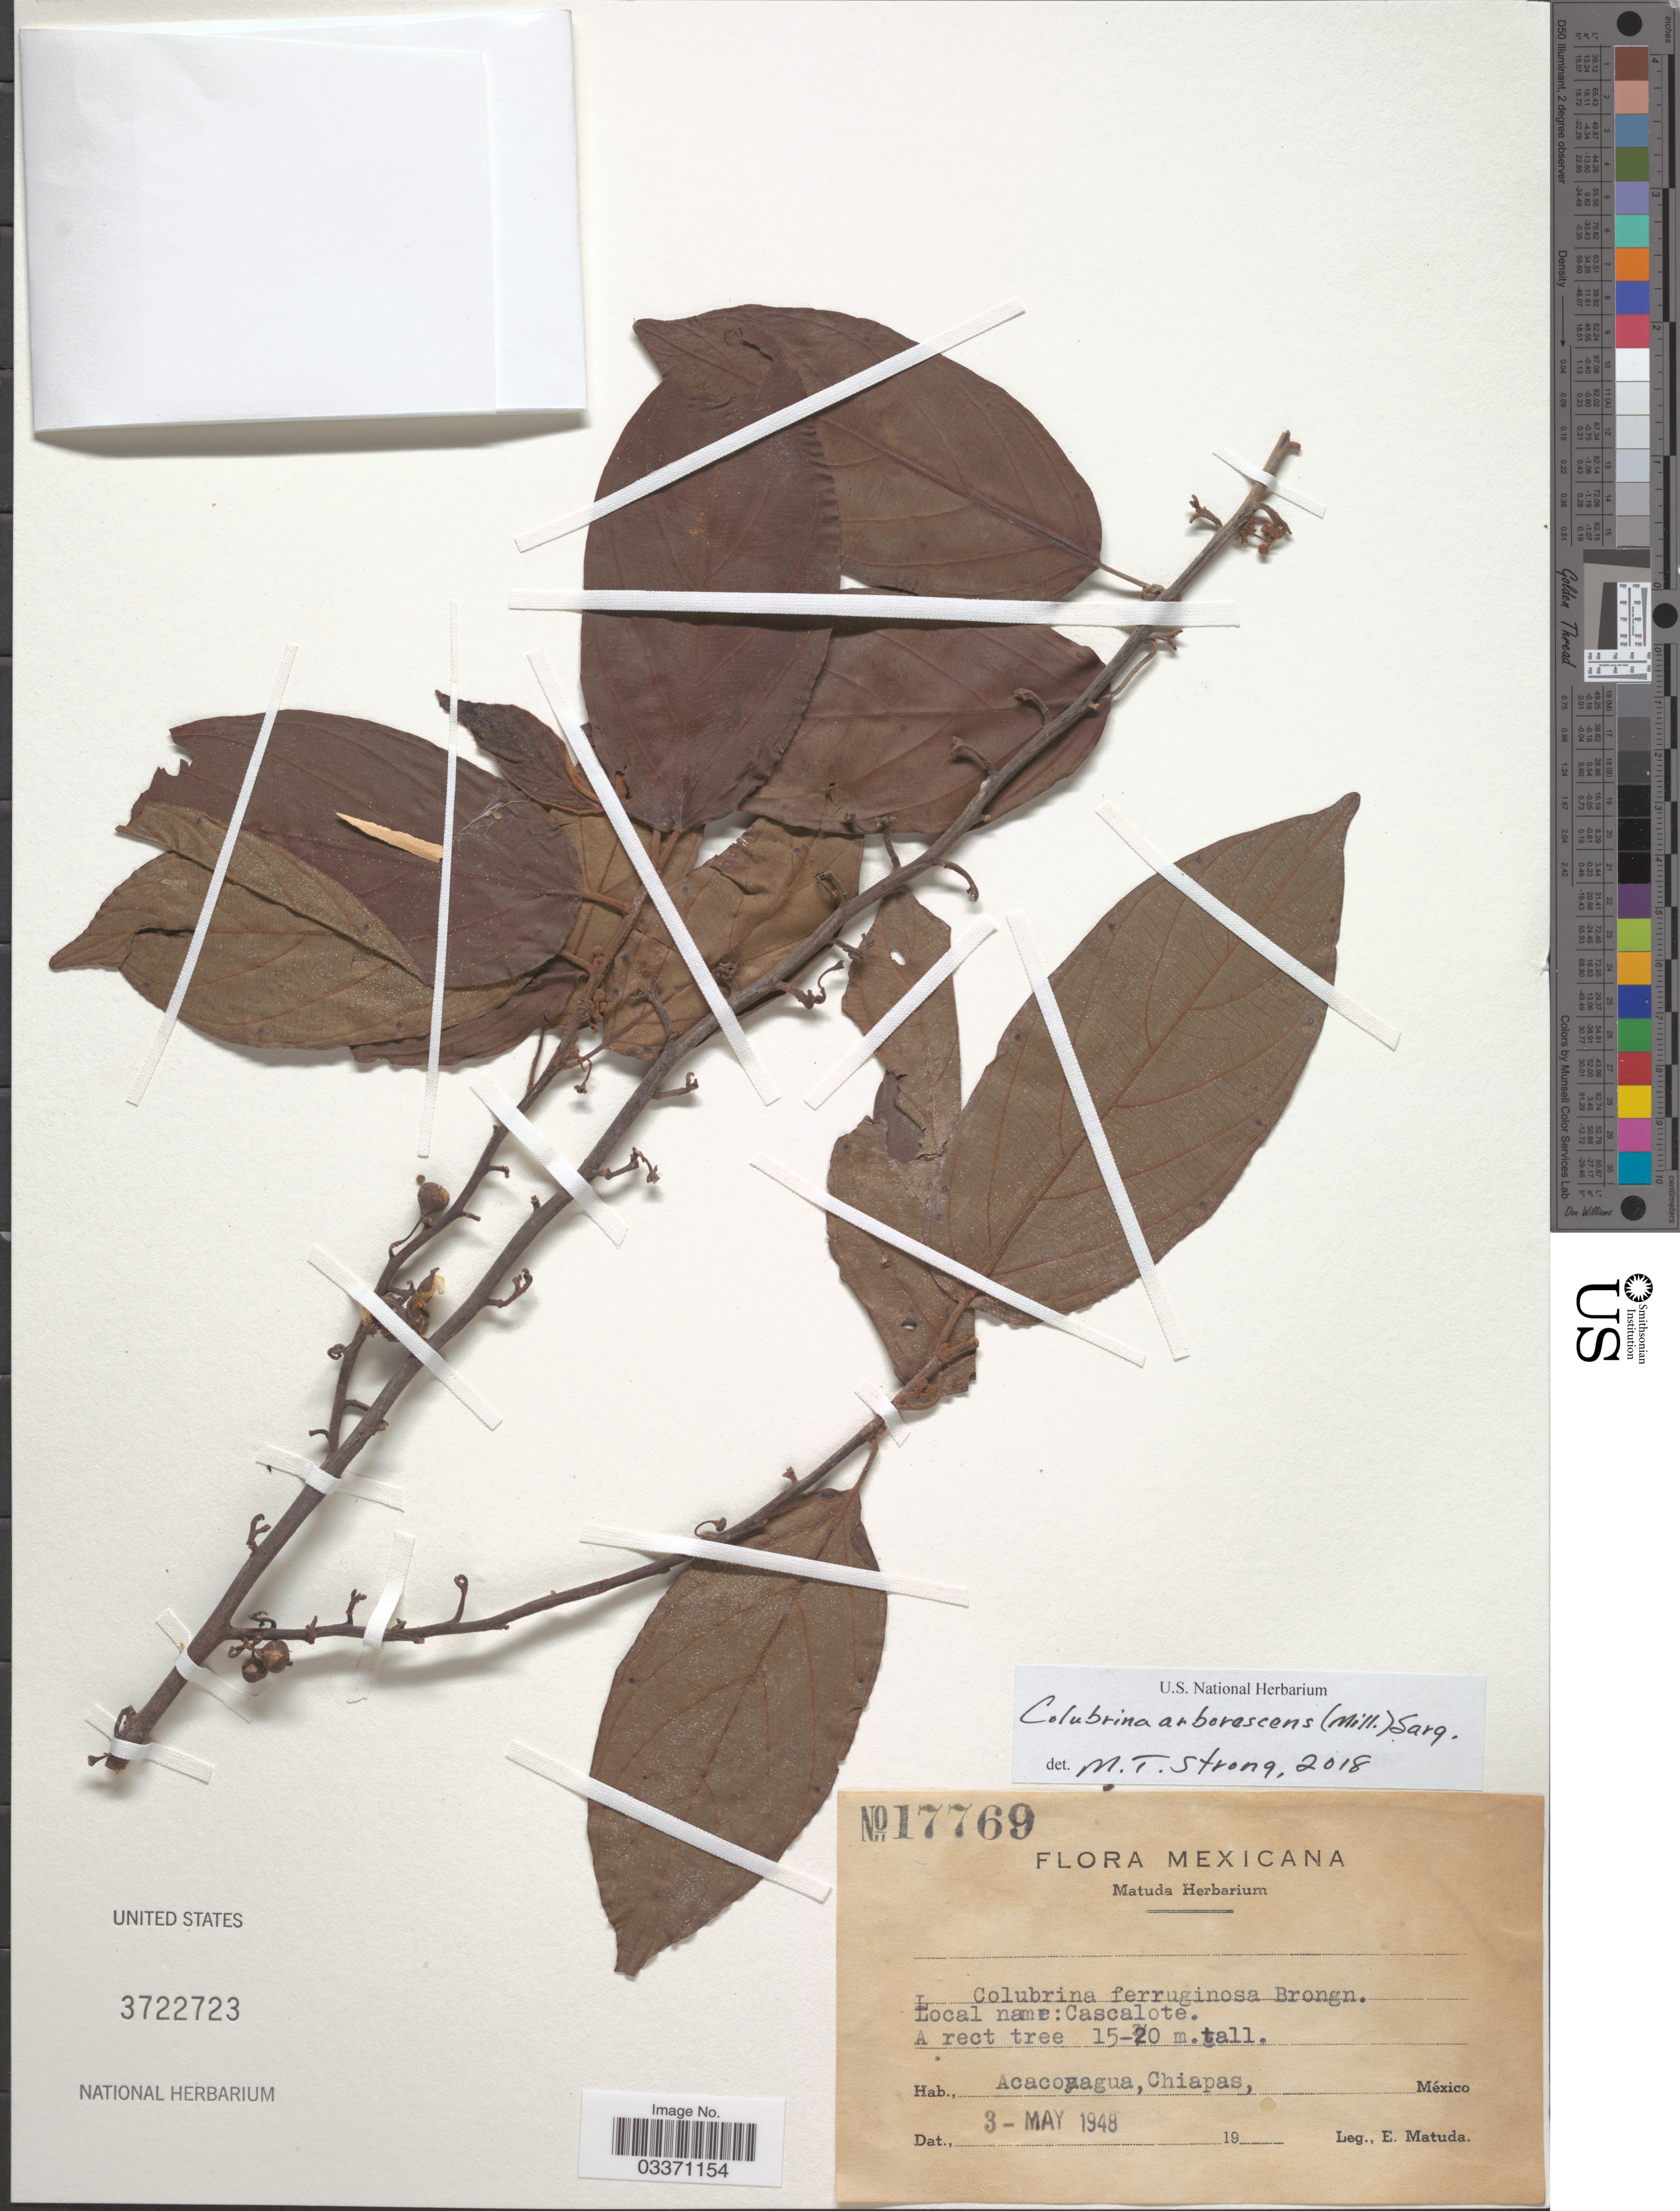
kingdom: Plantae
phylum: Tracheophyta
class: Magnoliopsida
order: Rosales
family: Rhamnaceae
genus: Colubrina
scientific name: Colubrina arborescens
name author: (Mill.) Sarg.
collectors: E. Matuda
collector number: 17769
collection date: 1948-05-03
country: Mexico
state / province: Chiapas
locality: Acacoyagua.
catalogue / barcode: US 3722723